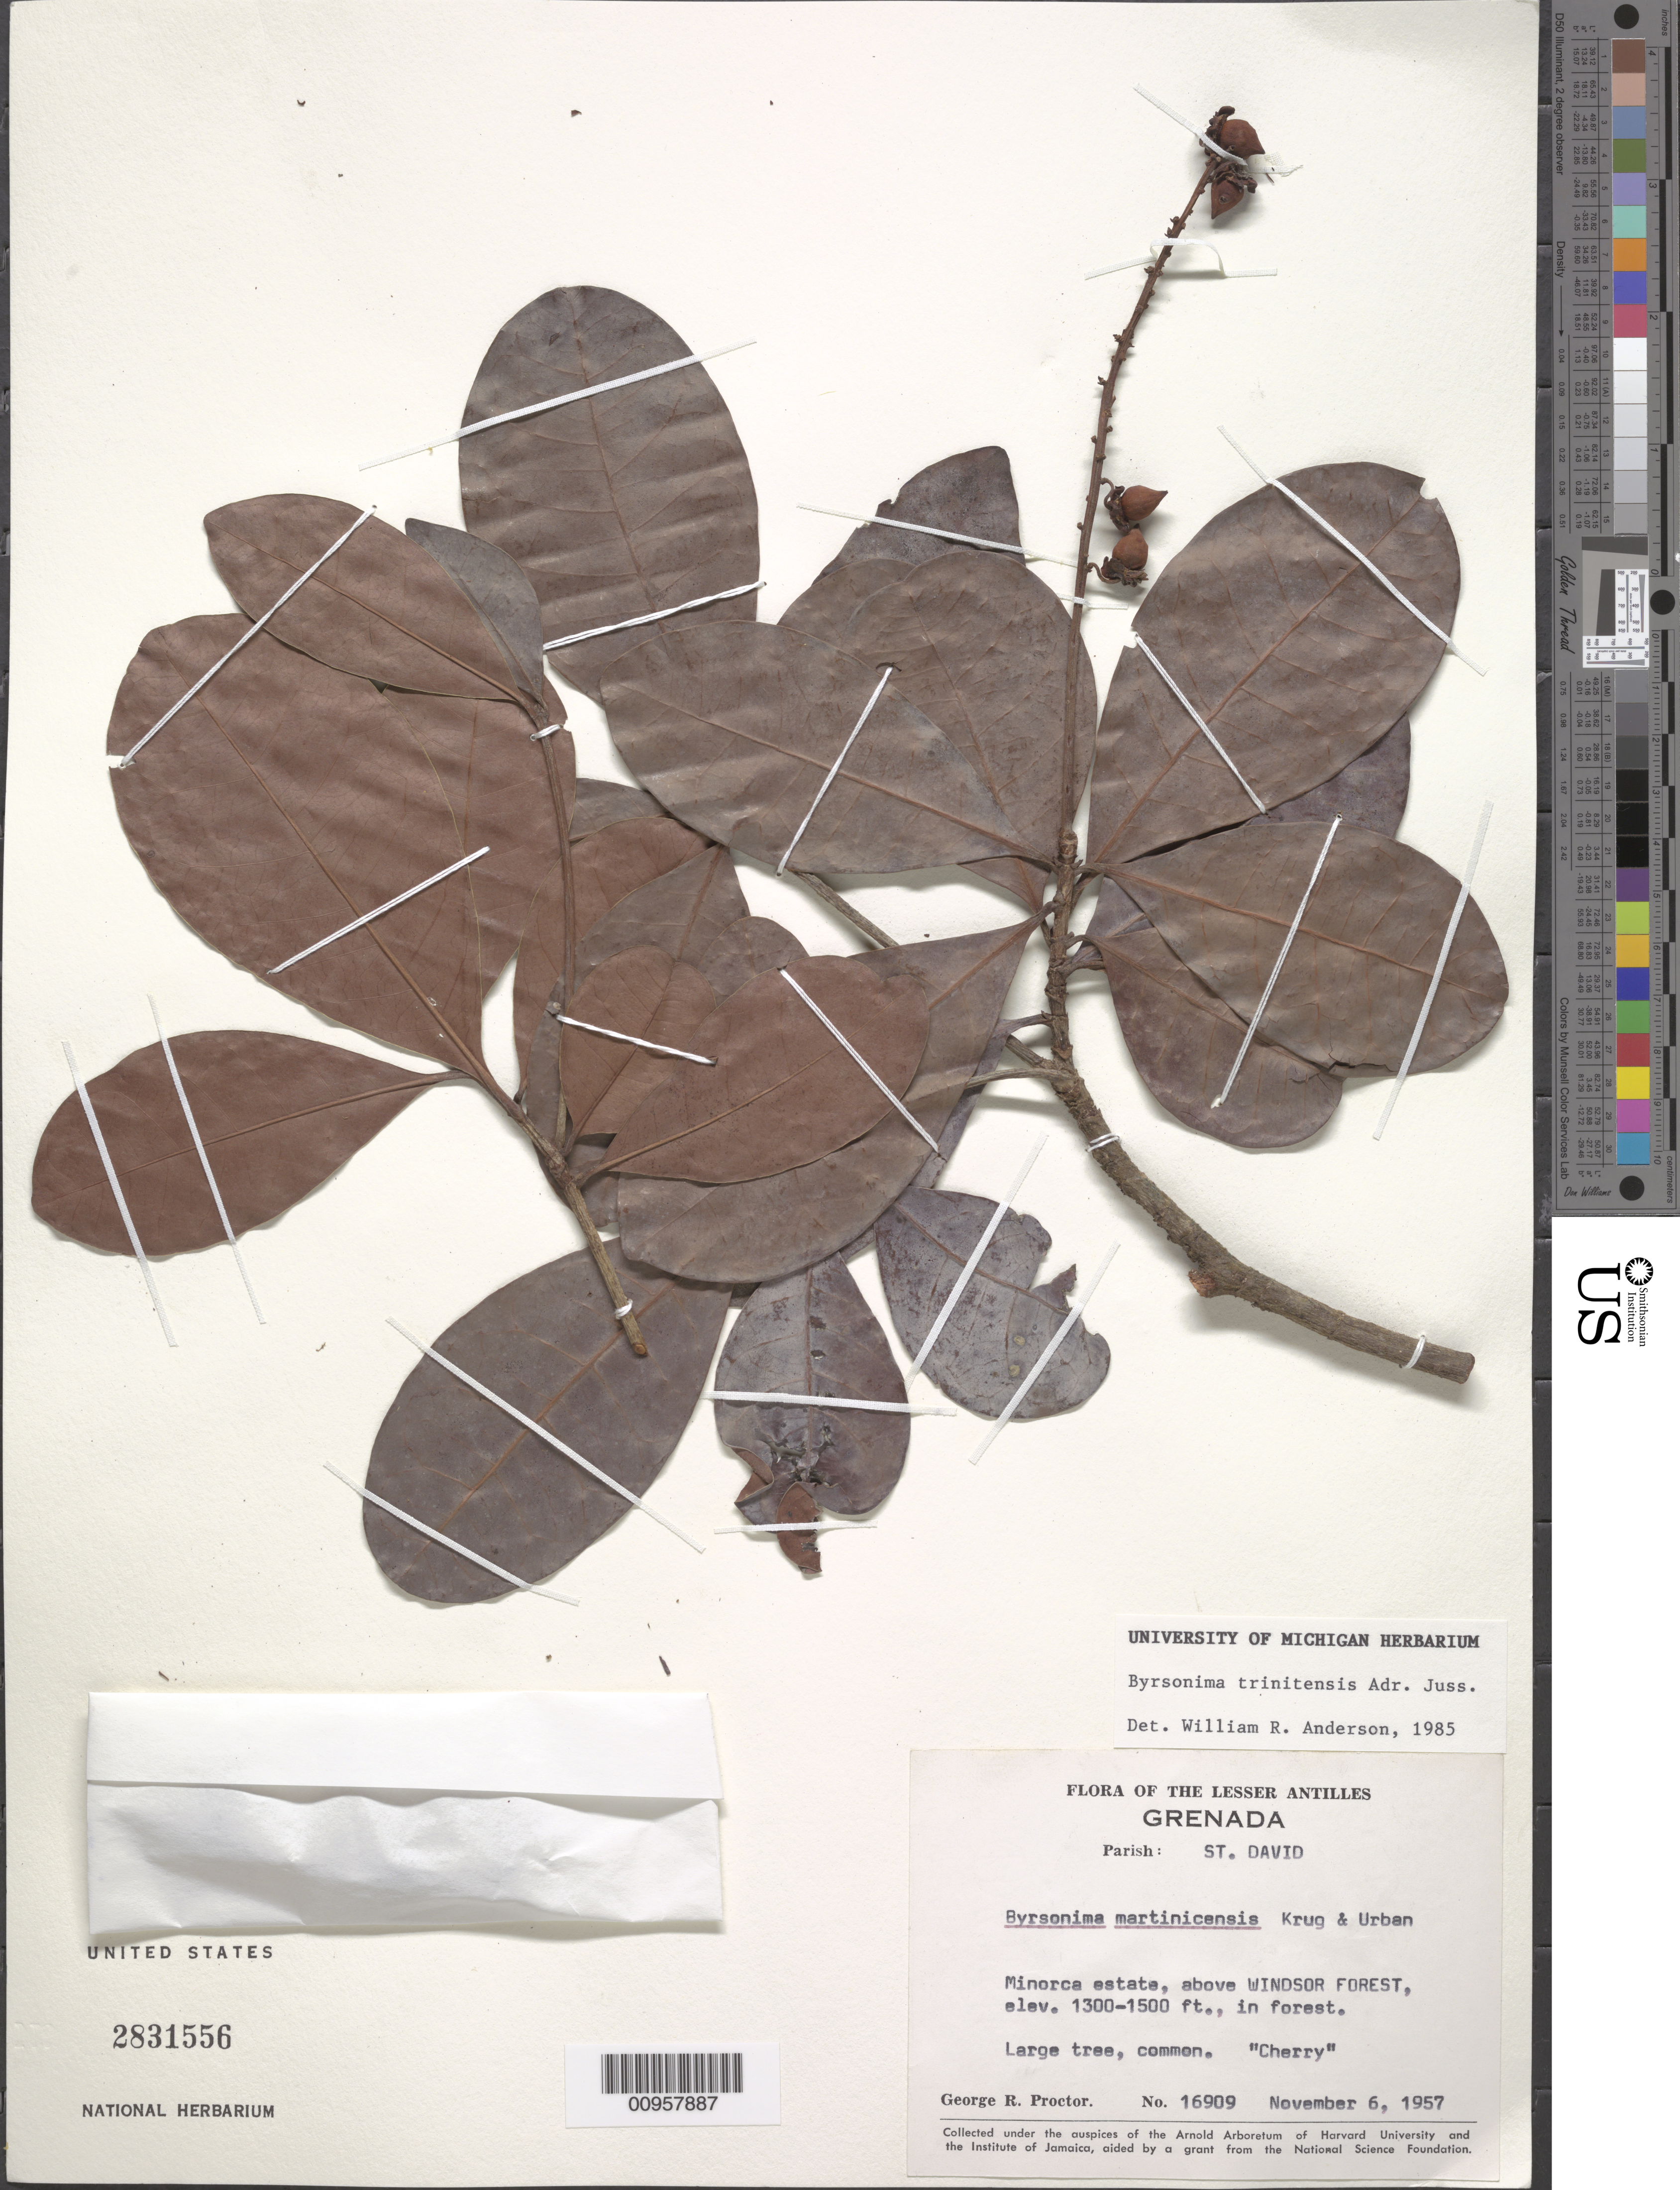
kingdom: Plantae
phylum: Tracheophyta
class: Magnoliopsida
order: Malpighiales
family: Malpighiaceae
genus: Byrsonima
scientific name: Byrsonima trinitensis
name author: A. Juss.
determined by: Anderson, W. R., (MICH), University of Michigan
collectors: G. R. Proctor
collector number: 16909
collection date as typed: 06 Nov 1957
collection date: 1957-11-06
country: Grenada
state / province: Saint David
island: Grenada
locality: Minorca estate, above Windsor Forest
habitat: In forest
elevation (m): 396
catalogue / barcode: US 2831556